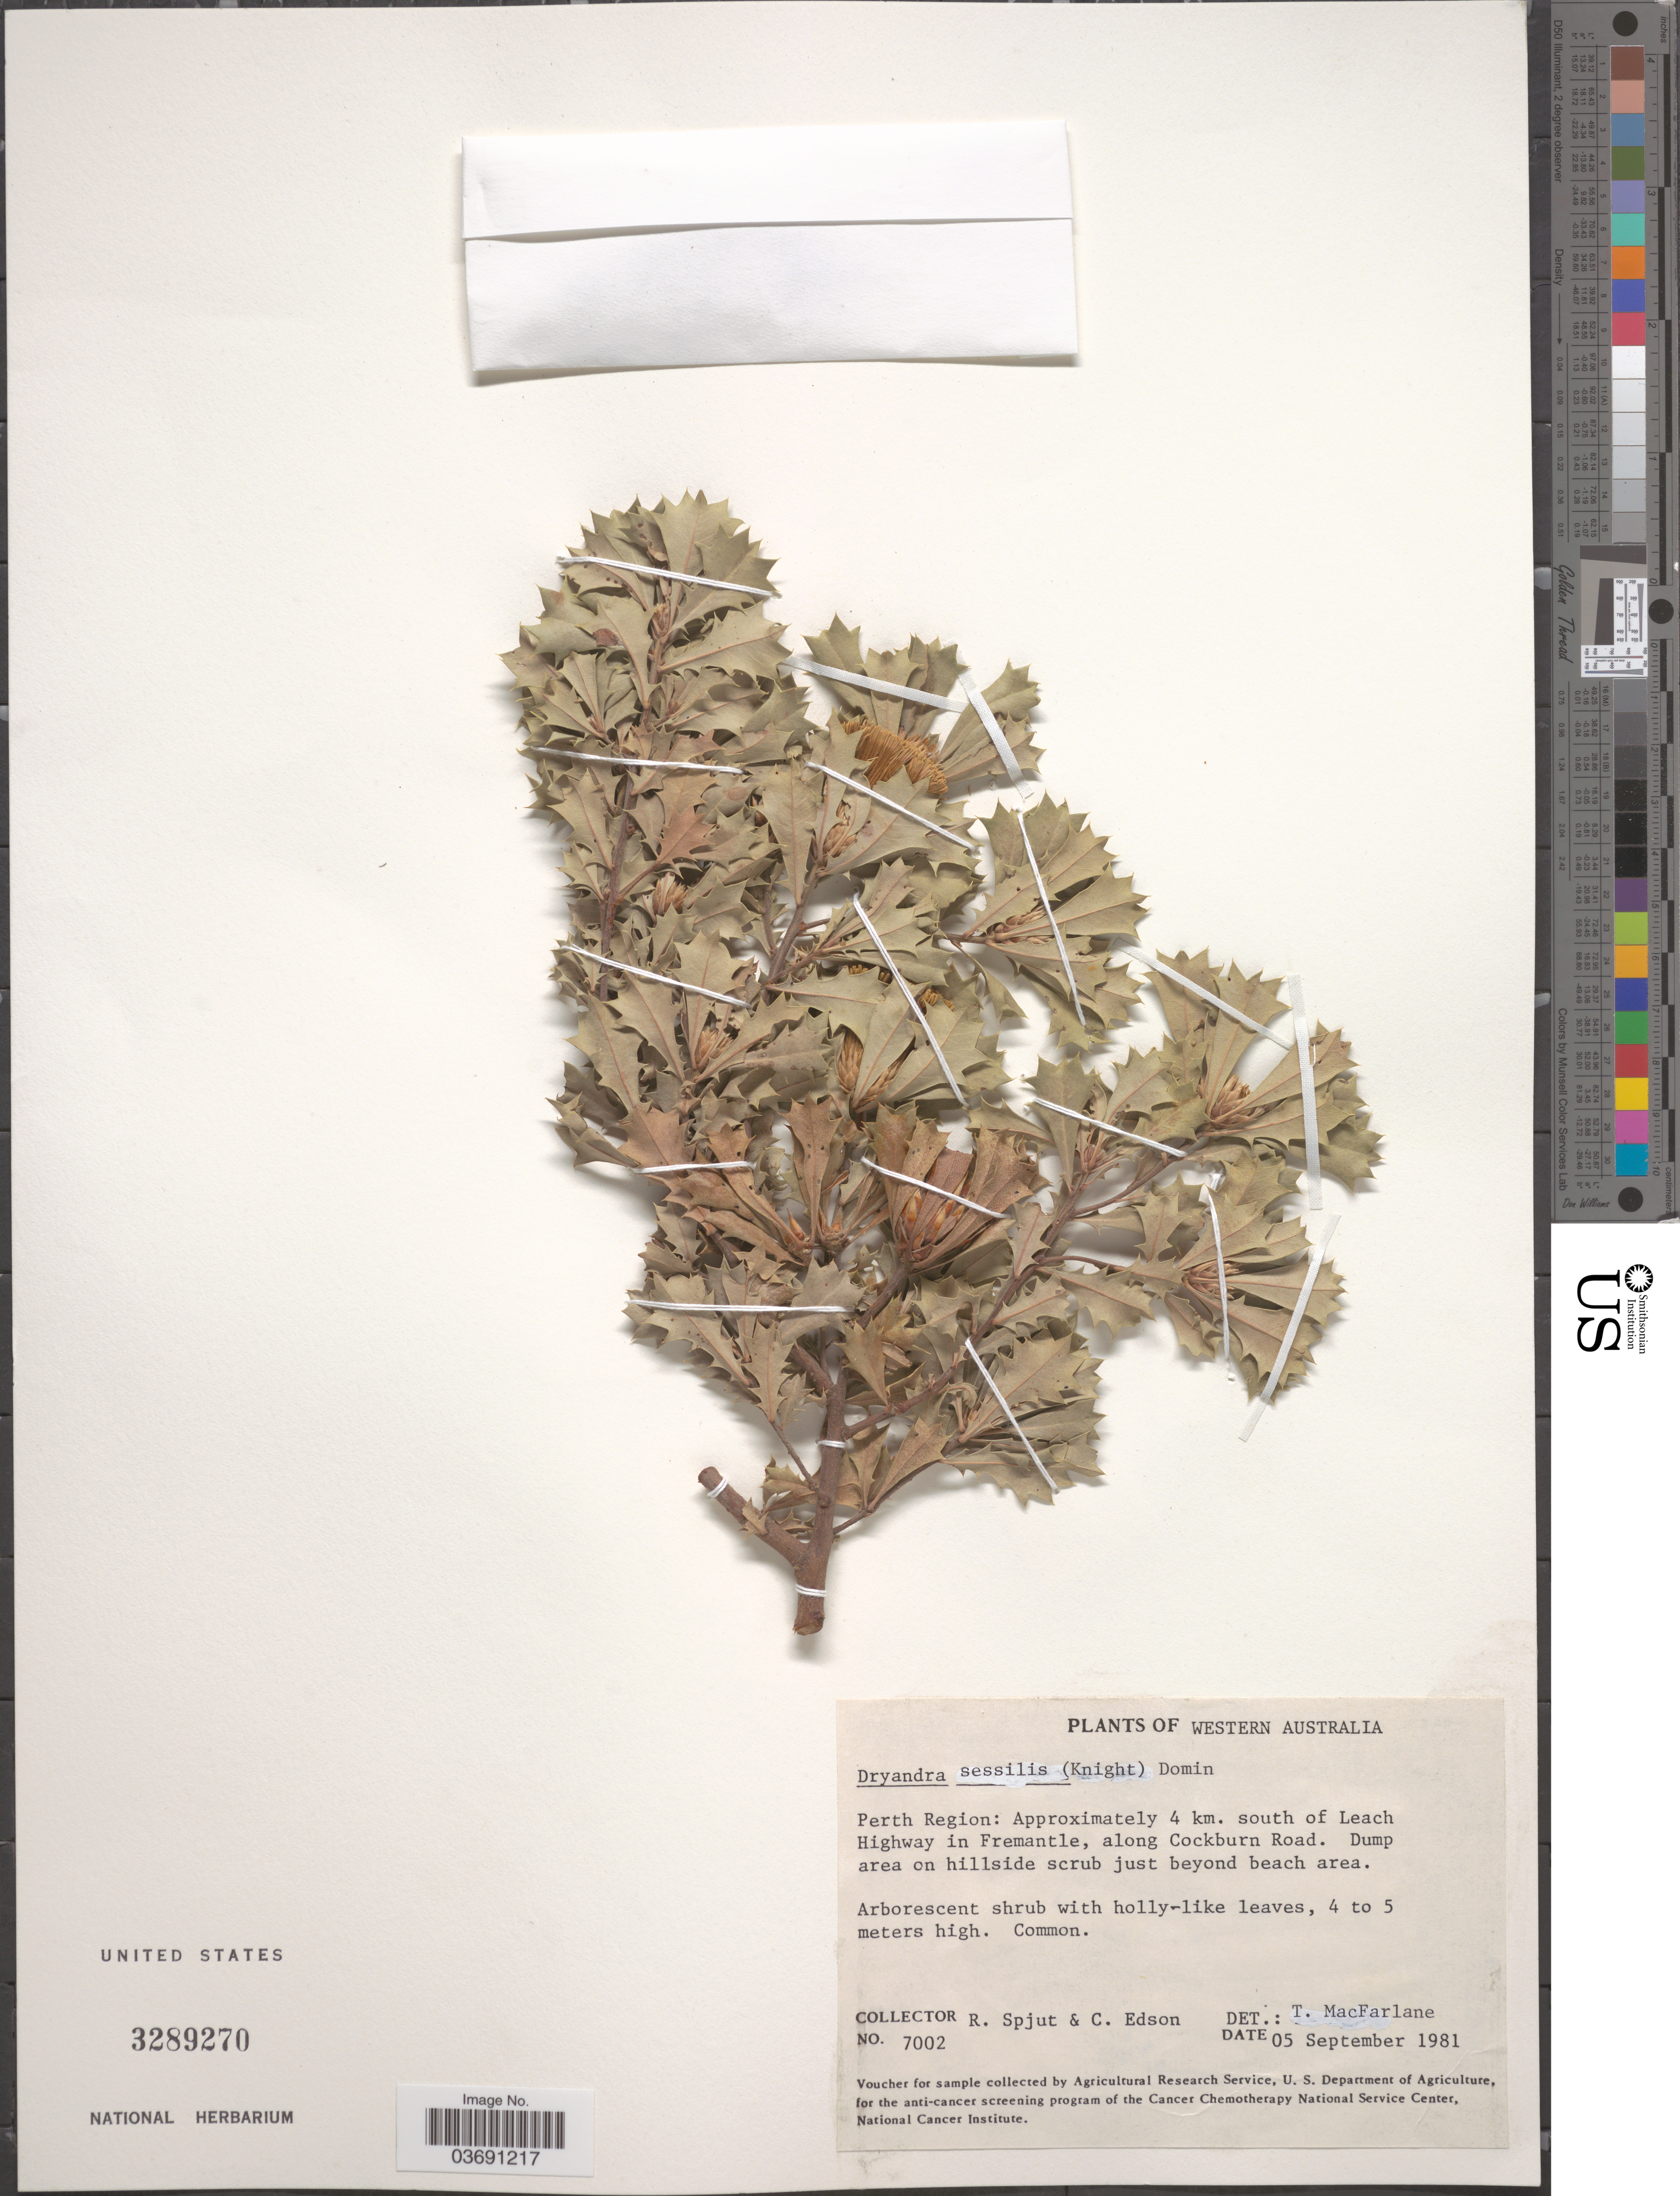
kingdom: Plantae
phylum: Tracheophyta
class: Magnoliopsida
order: Proteales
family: Proteaceae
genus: Dryandra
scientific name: Dryandra sessilis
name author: (Knight) Domin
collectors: R. Spjut & C. Edson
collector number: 7002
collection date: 1981-09-05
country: Australia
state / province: Western Australia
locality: Perth Region: Approximately 4 km. south of Leach Highway in Fremantle, along Cockburn Road. Dump area on hillside scrub just beyond beach area.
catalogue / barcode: US 3289270